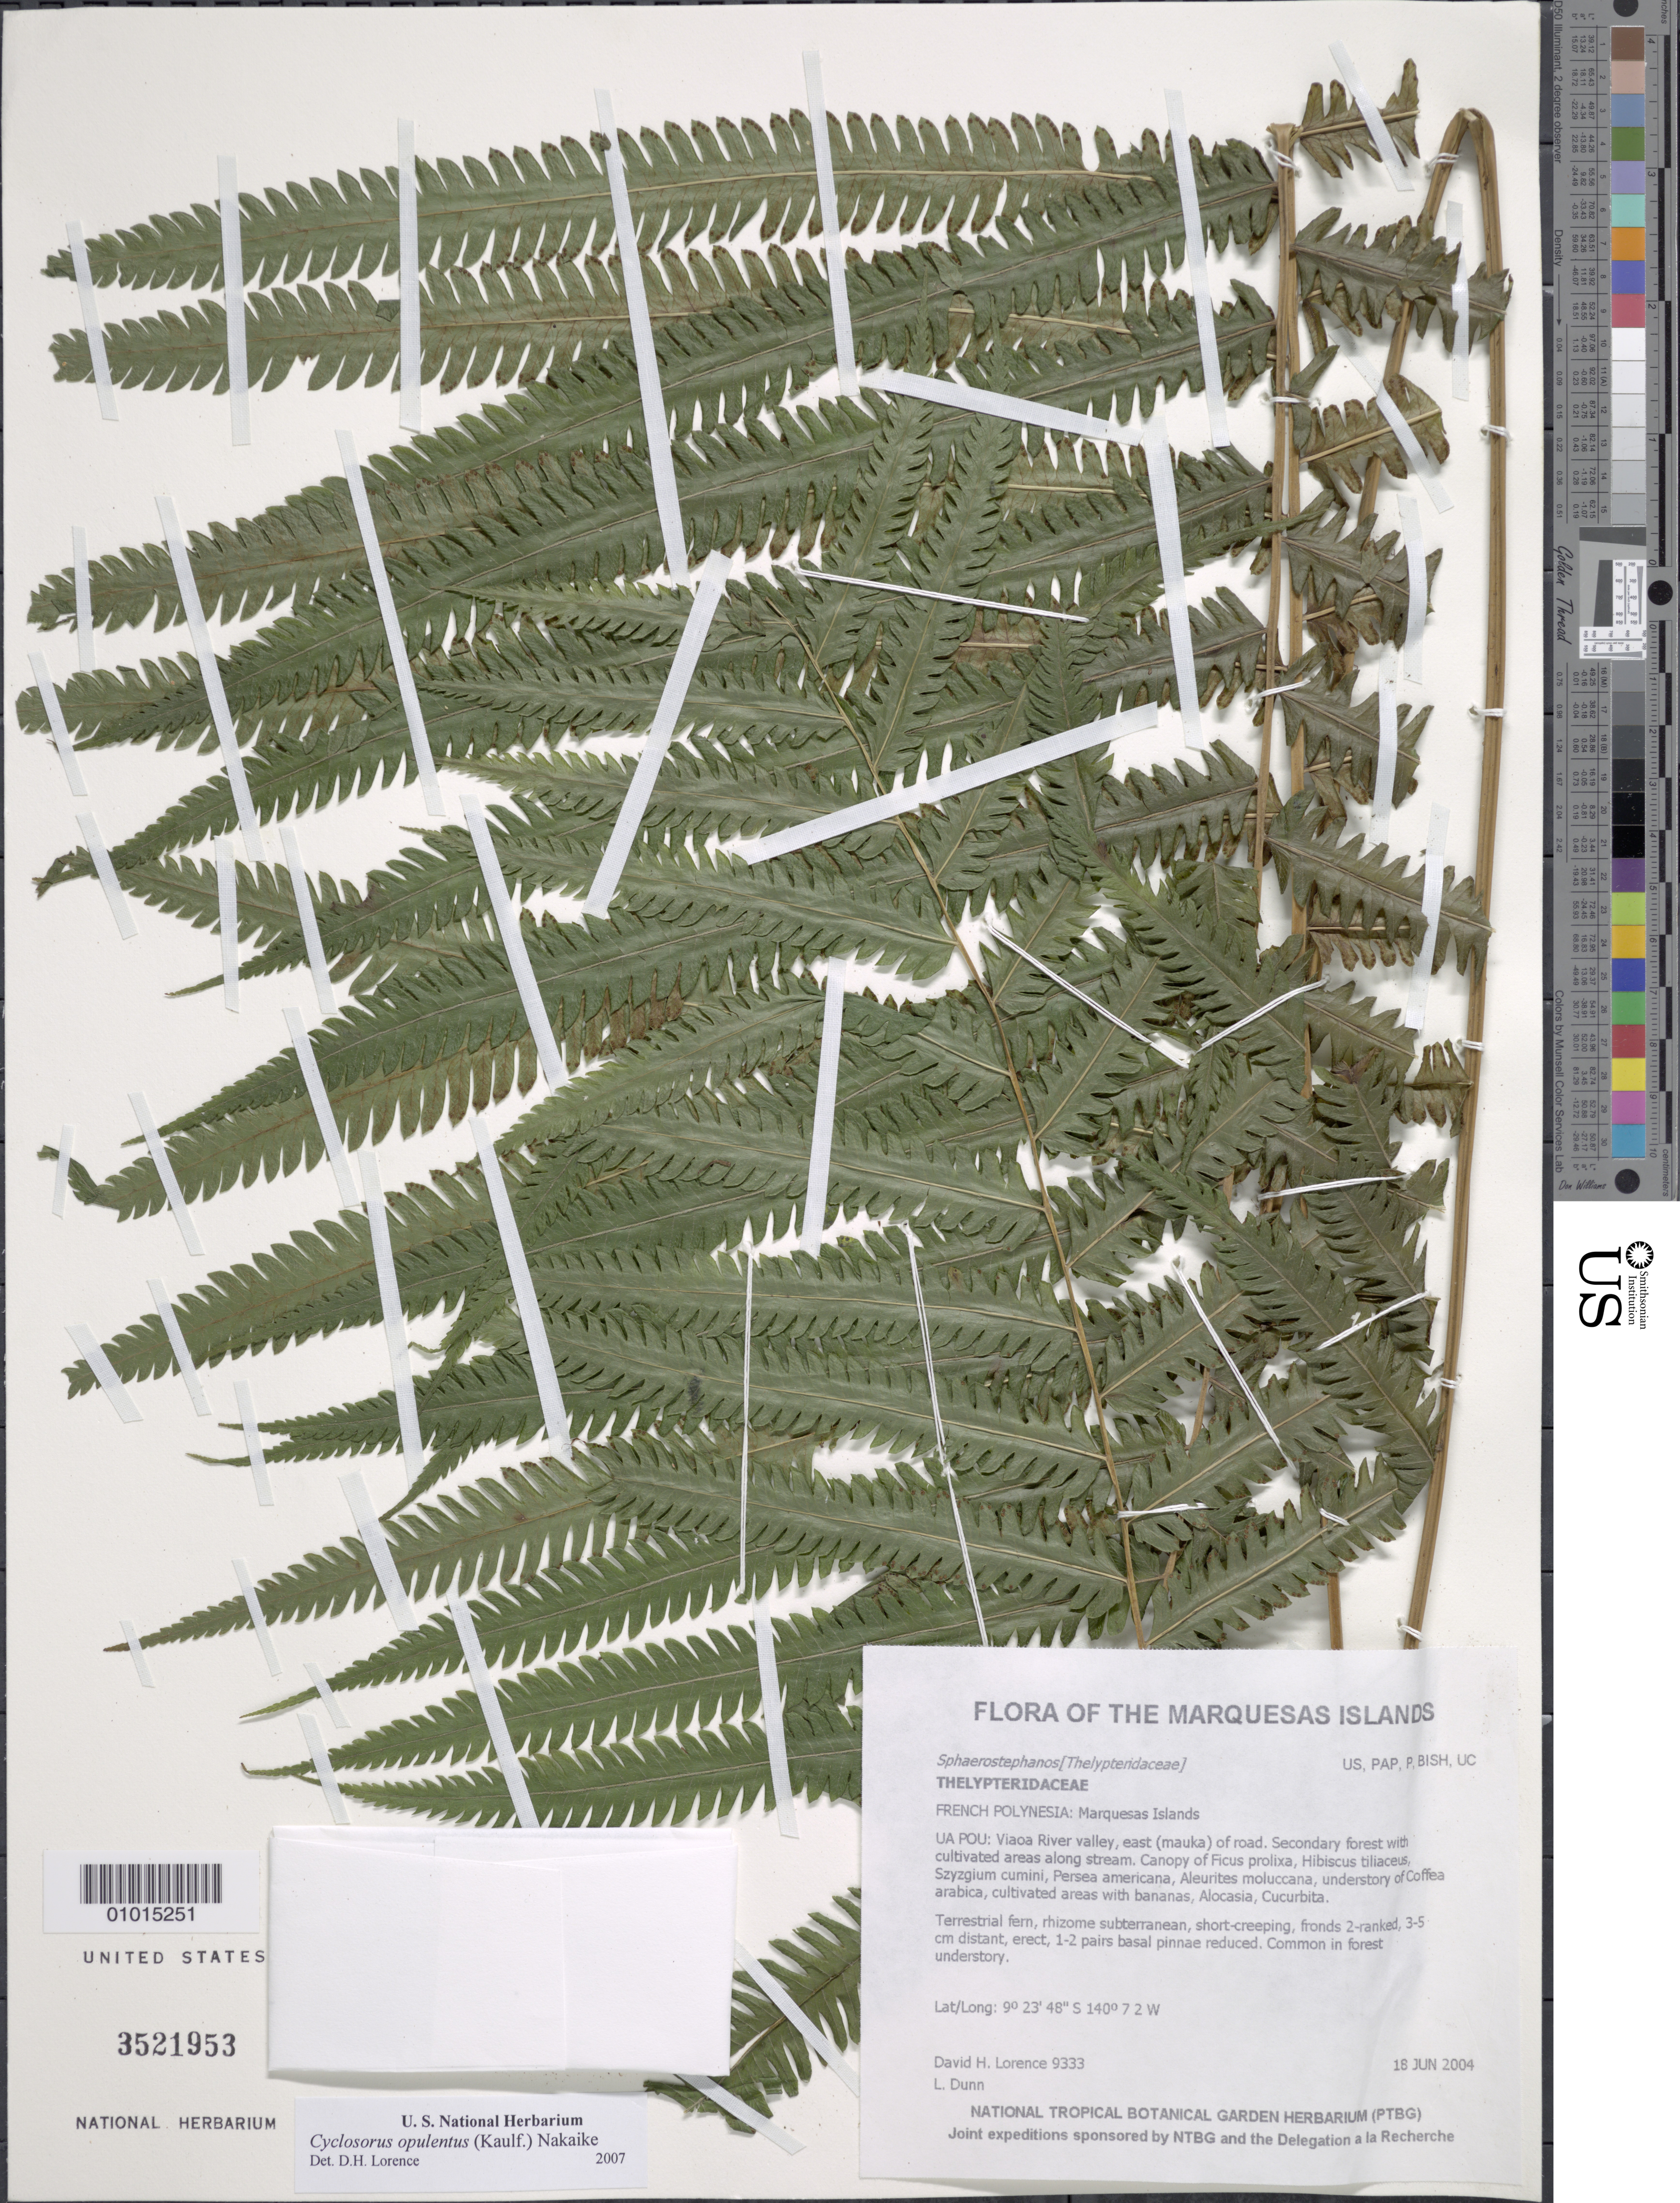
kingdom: Plantae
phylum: Tracheophyta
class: Polypodiopsida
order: Polypodiales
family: Thelypteridaceae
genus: Amphineuron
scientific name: Amphineuron opulentum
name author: (Kaulf.) Holttum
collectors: D. Lorence & L. Dunn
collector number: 9333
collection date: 2004-06-18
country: French Polynesia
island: Ua Pou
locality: Viaoa River valley, east (mauka) of road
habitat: Secondary forest with cultivated areas along stream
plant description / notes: = Amphineuron opulentum(Kaulf.) Holtt.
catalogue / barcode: US 3521953